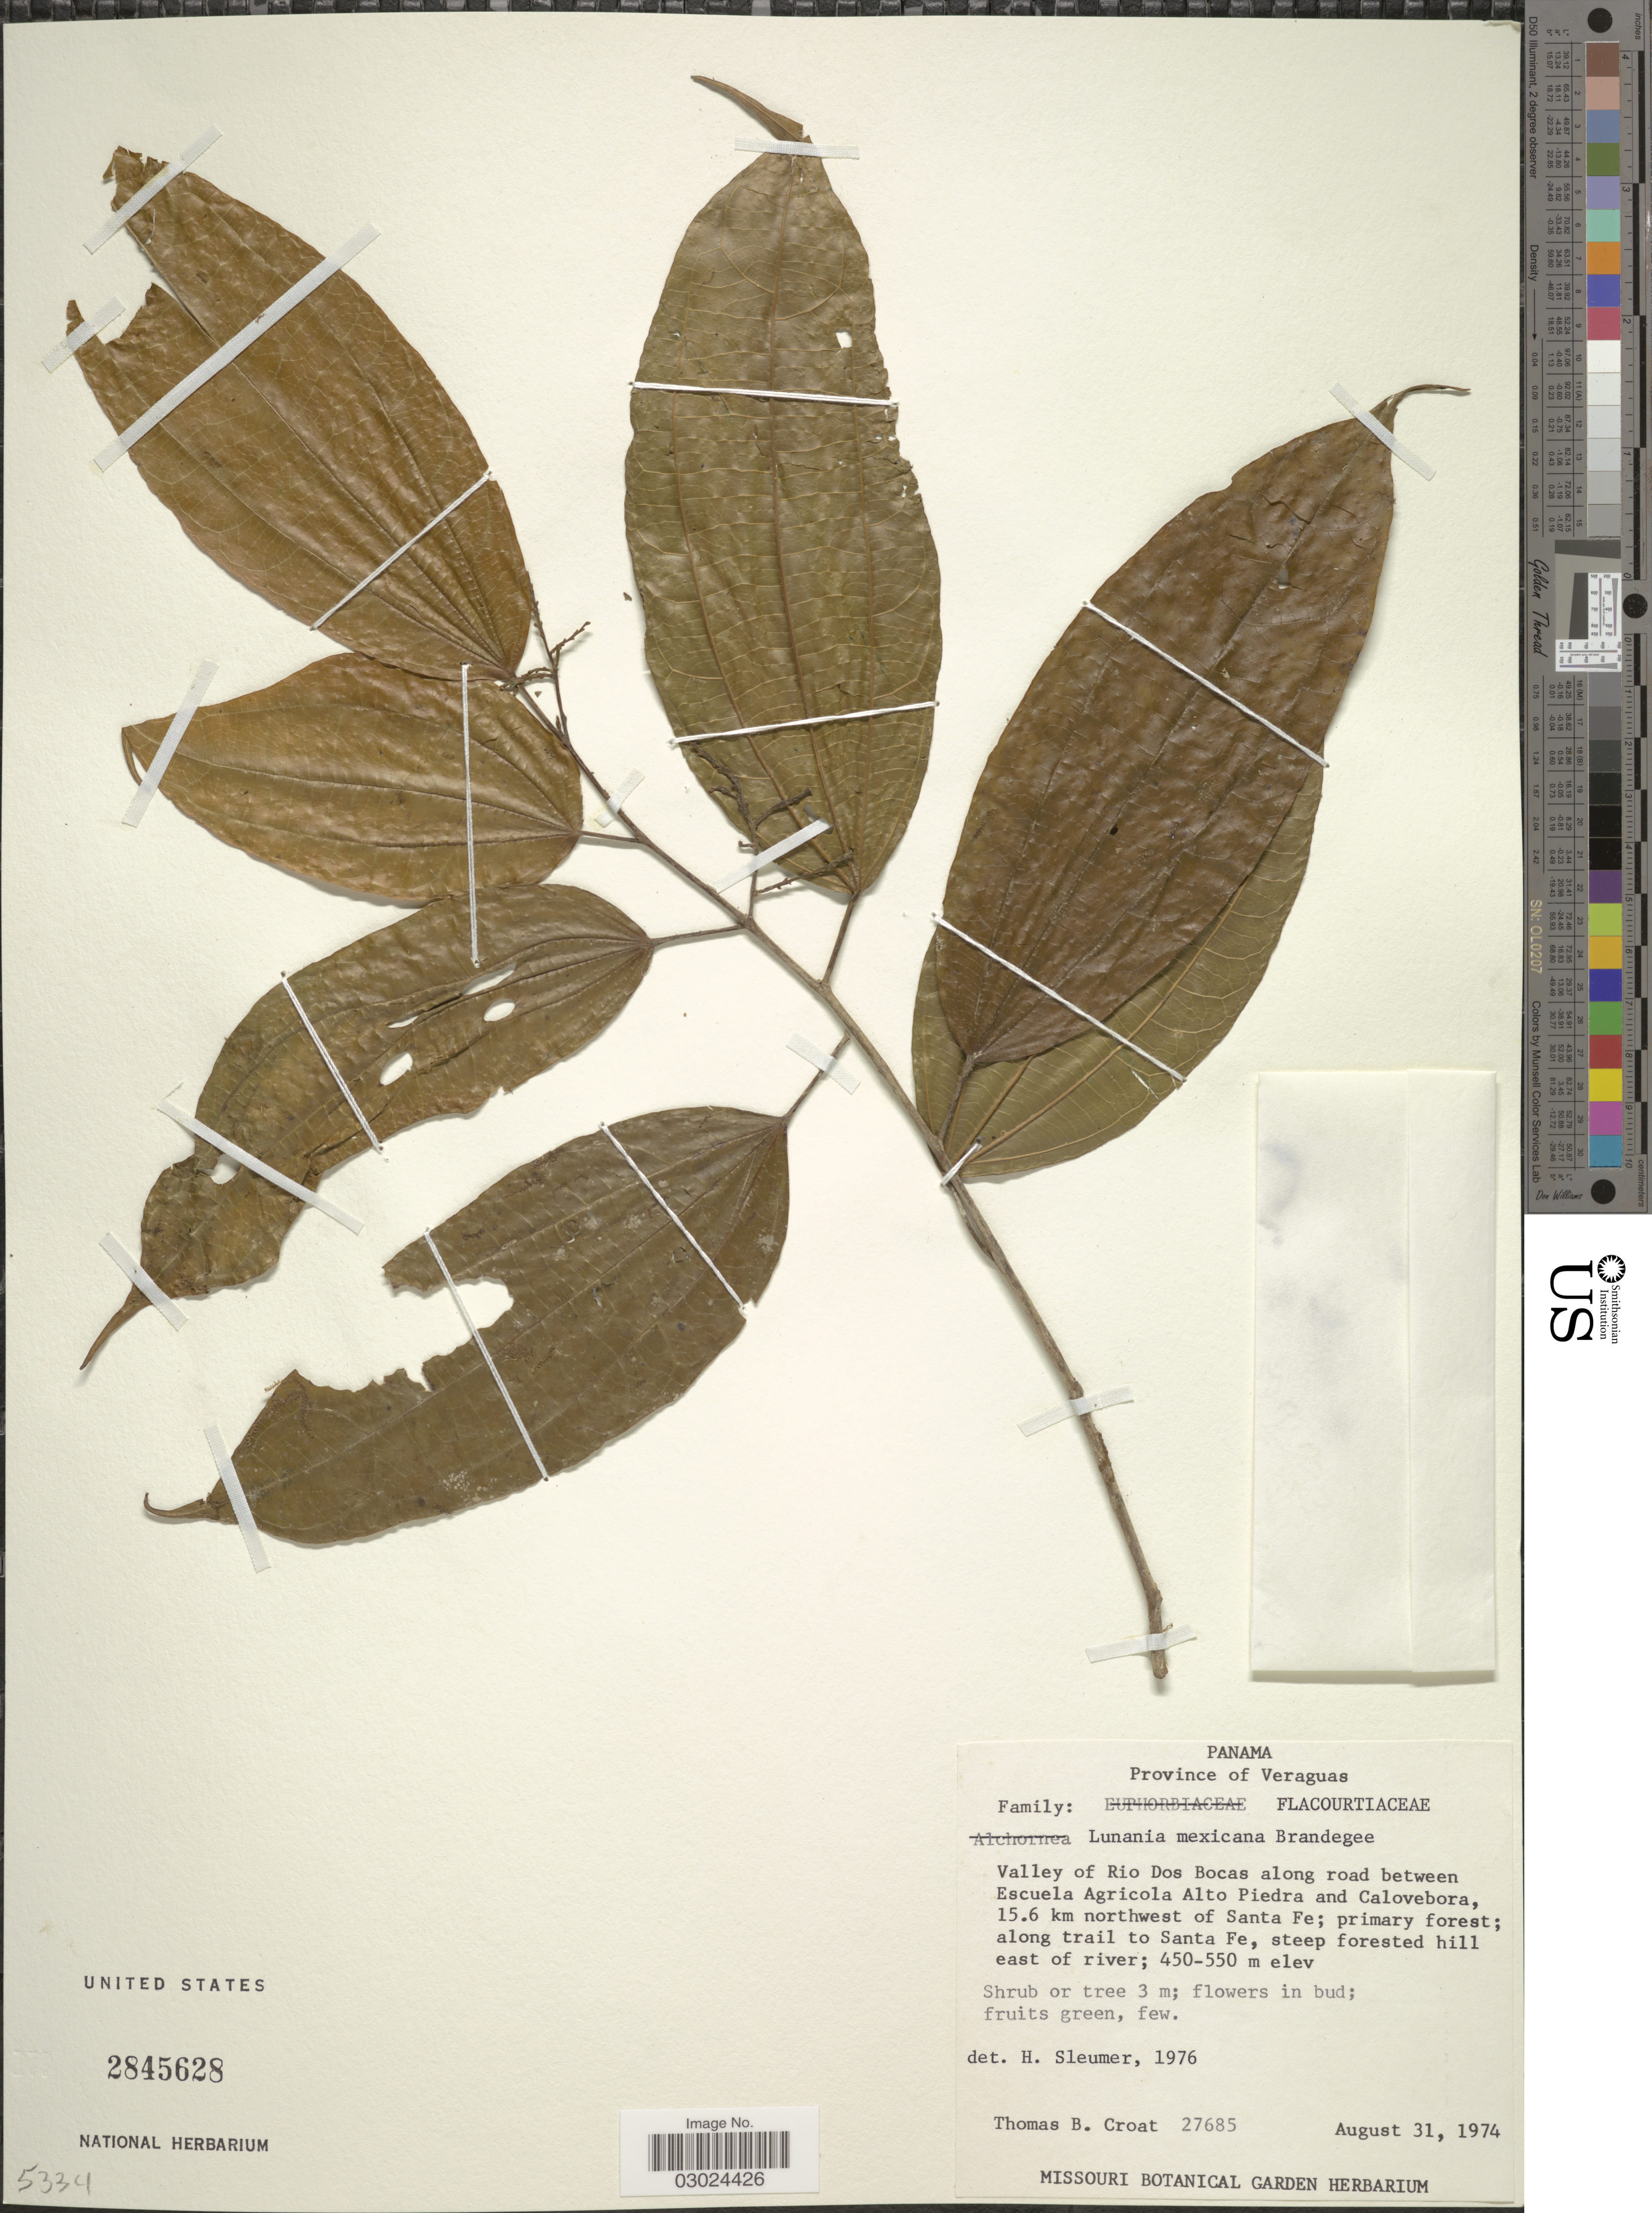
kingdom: Plantae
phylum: Tracheophyta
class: Magnoliopsida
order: Malpighiales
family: Salicaceae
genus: Lunania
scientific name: Lunania mexicana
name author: Brandegee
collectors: T. B. Croat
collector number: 27685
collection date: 1974-08-31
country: Panama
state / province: Veraguas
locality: Province of Veraguas. Valley of Rio Dos Bocas along road between Escuela Agricola Alto Piedra and Calovebora, 15.6 km northwest of Santa Fe.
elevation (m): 450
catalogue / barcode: US 2845628